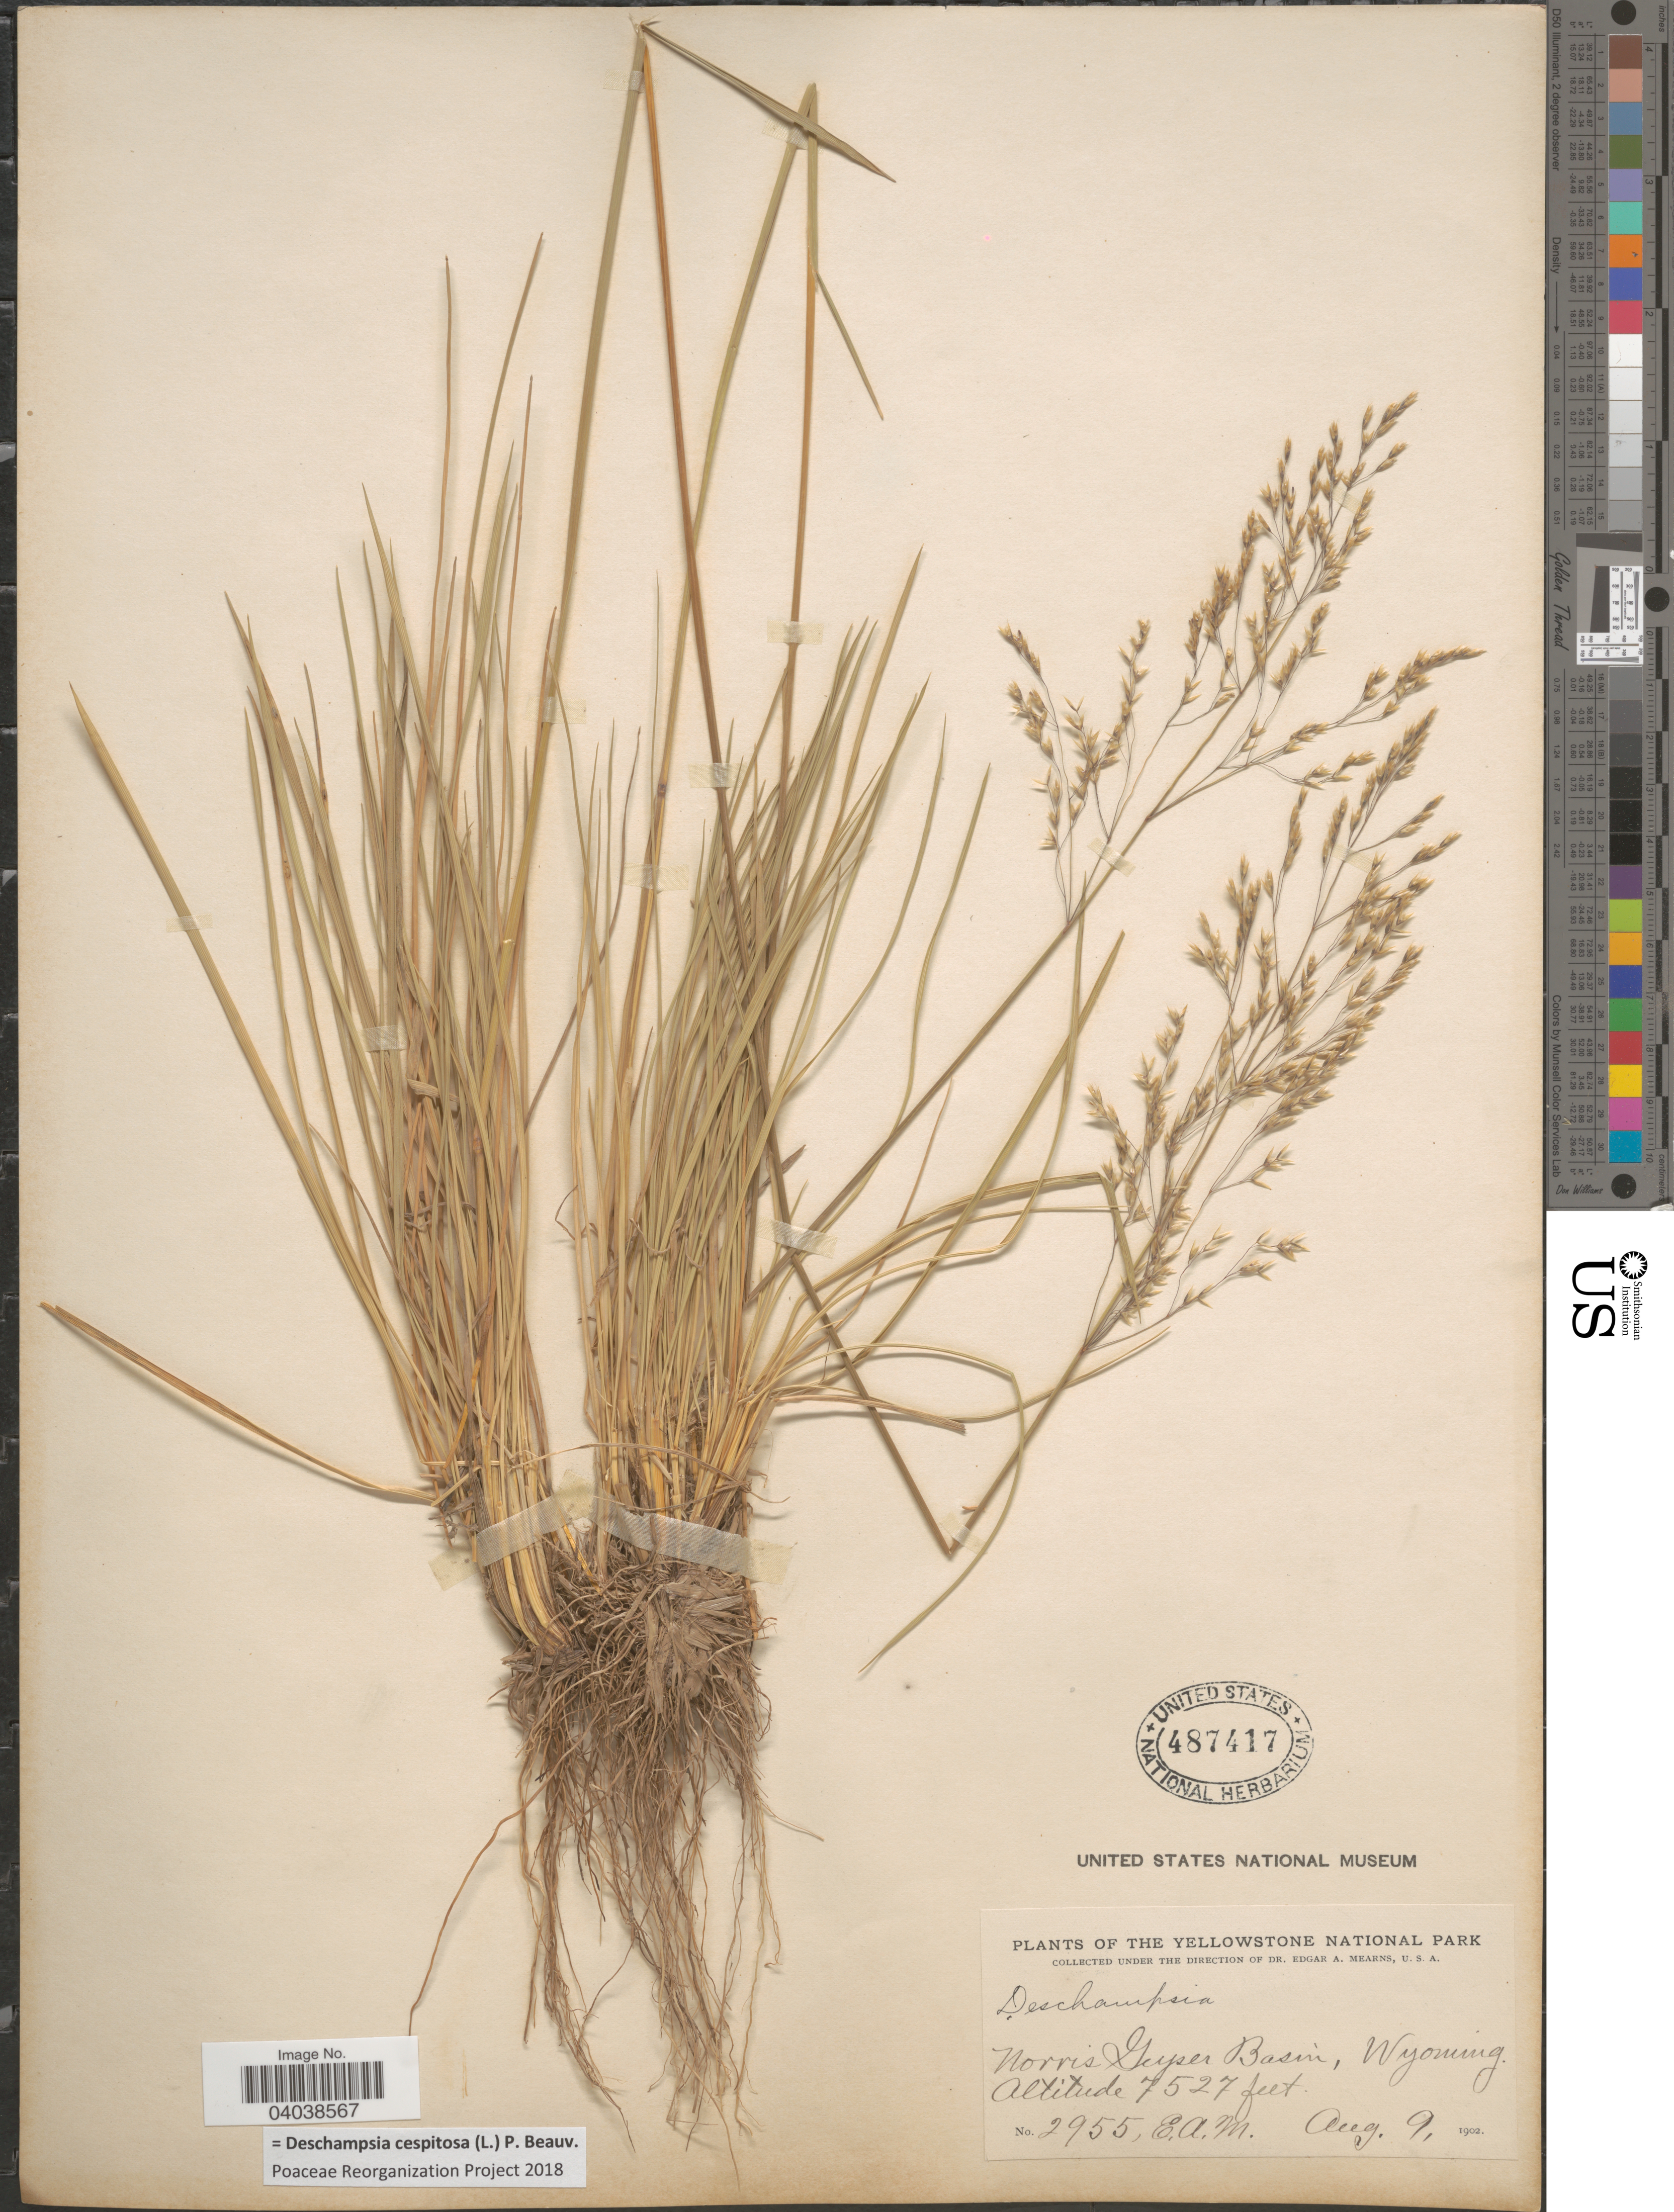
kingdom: Plantae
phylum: Tracheophyta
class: Liliopsida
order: Poales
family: Poaceae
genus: Deschampsia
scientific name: Deschampsia cespitosa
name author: (L.) P. Beauv.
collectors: E. A. Mearns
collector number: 2955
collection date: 1902-08-09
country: United States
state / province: Wyoming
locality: Yellowstone National Park. Norris Geysen Basin.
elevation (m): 2294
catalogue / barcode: US 487417